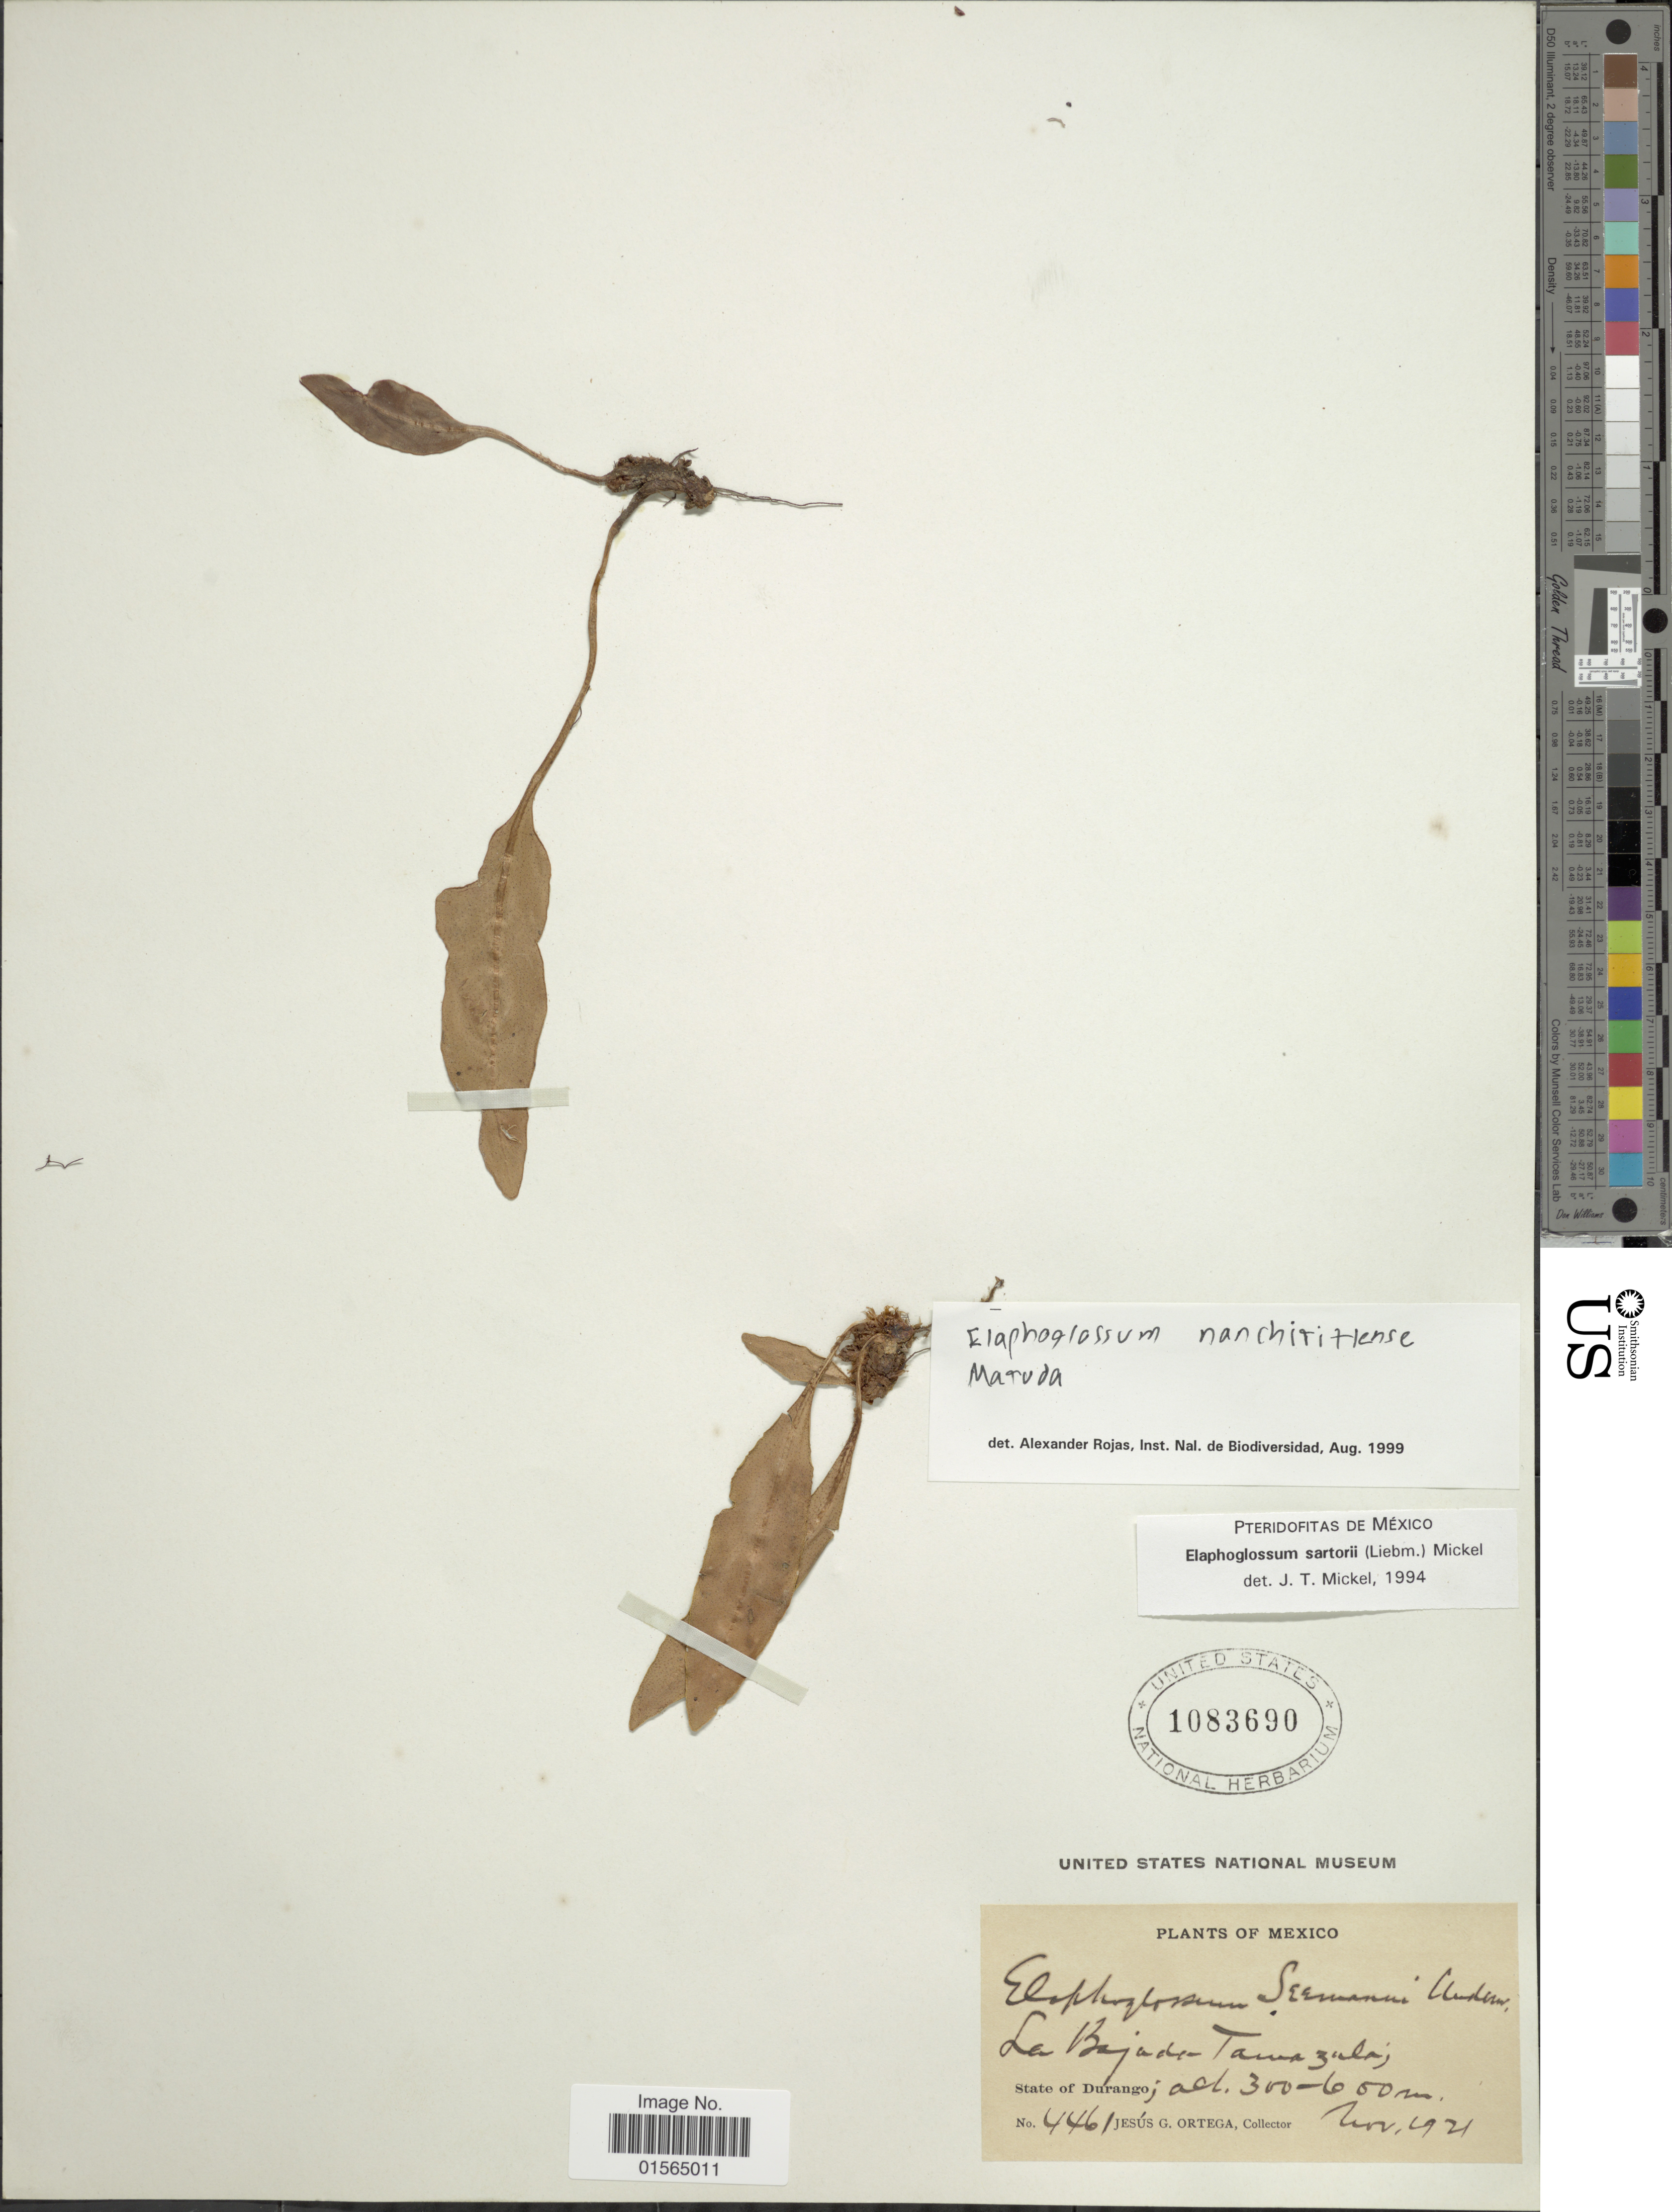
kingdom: Plantae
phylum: Tracheophyta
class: Polypodiopsida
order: Polypodiales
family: Dryopteridaceae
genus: Elaphoglossum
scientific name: Elaphoglossum sartorii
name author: (Liebm.) Mickel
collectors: J. Ortega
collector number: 4461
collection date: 1921-11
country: Mexico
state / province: Durango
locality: La Bajada Tamazula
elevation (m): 300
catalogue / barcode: US 1083690